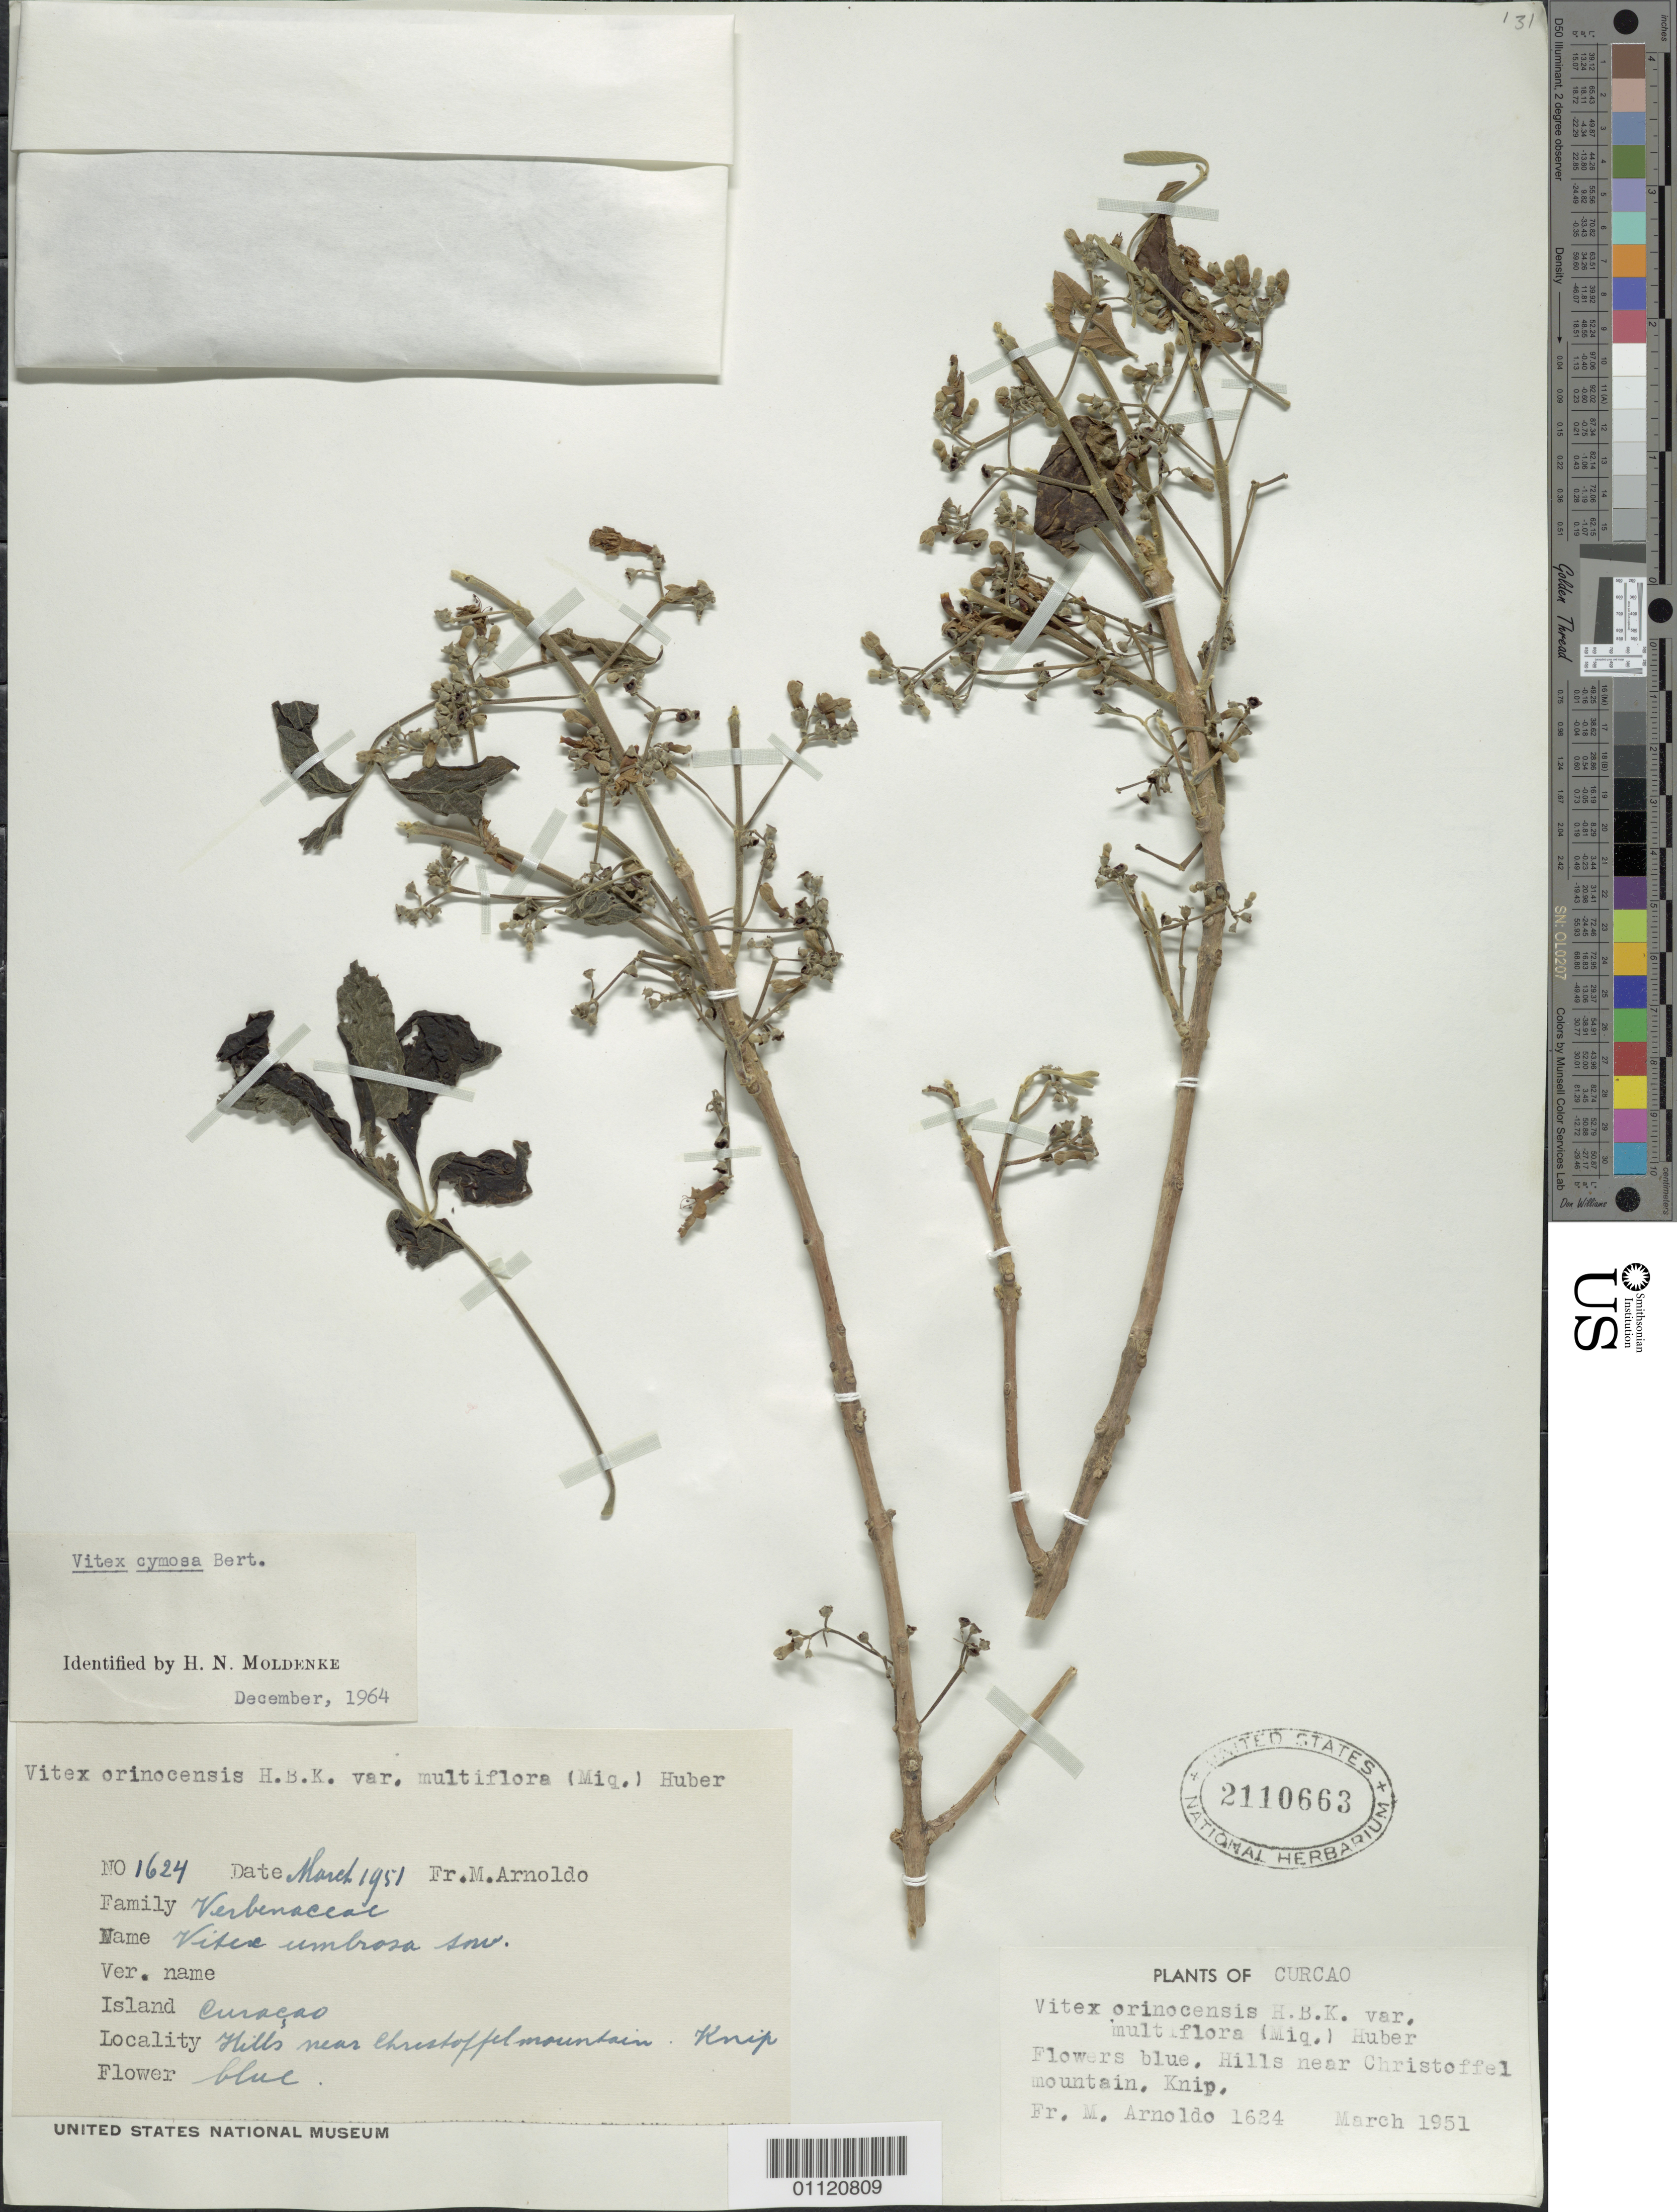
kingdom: Plantae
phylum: Tracheophyta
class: Magnoliopsida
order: Lamiales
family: Lamiaceae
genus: Vitex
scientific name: Vitex cymosa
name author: Bertero ex Spreng.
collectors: N. Arnoldo-Broeders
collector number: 1624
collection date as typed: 01 Mar 1951 to 30 Mar 1951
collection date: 1951-03-01/1951-03-30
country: Curaçao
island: Curaçao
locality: Hills near Christoffel mountain, Knip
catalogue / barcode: US 2110663